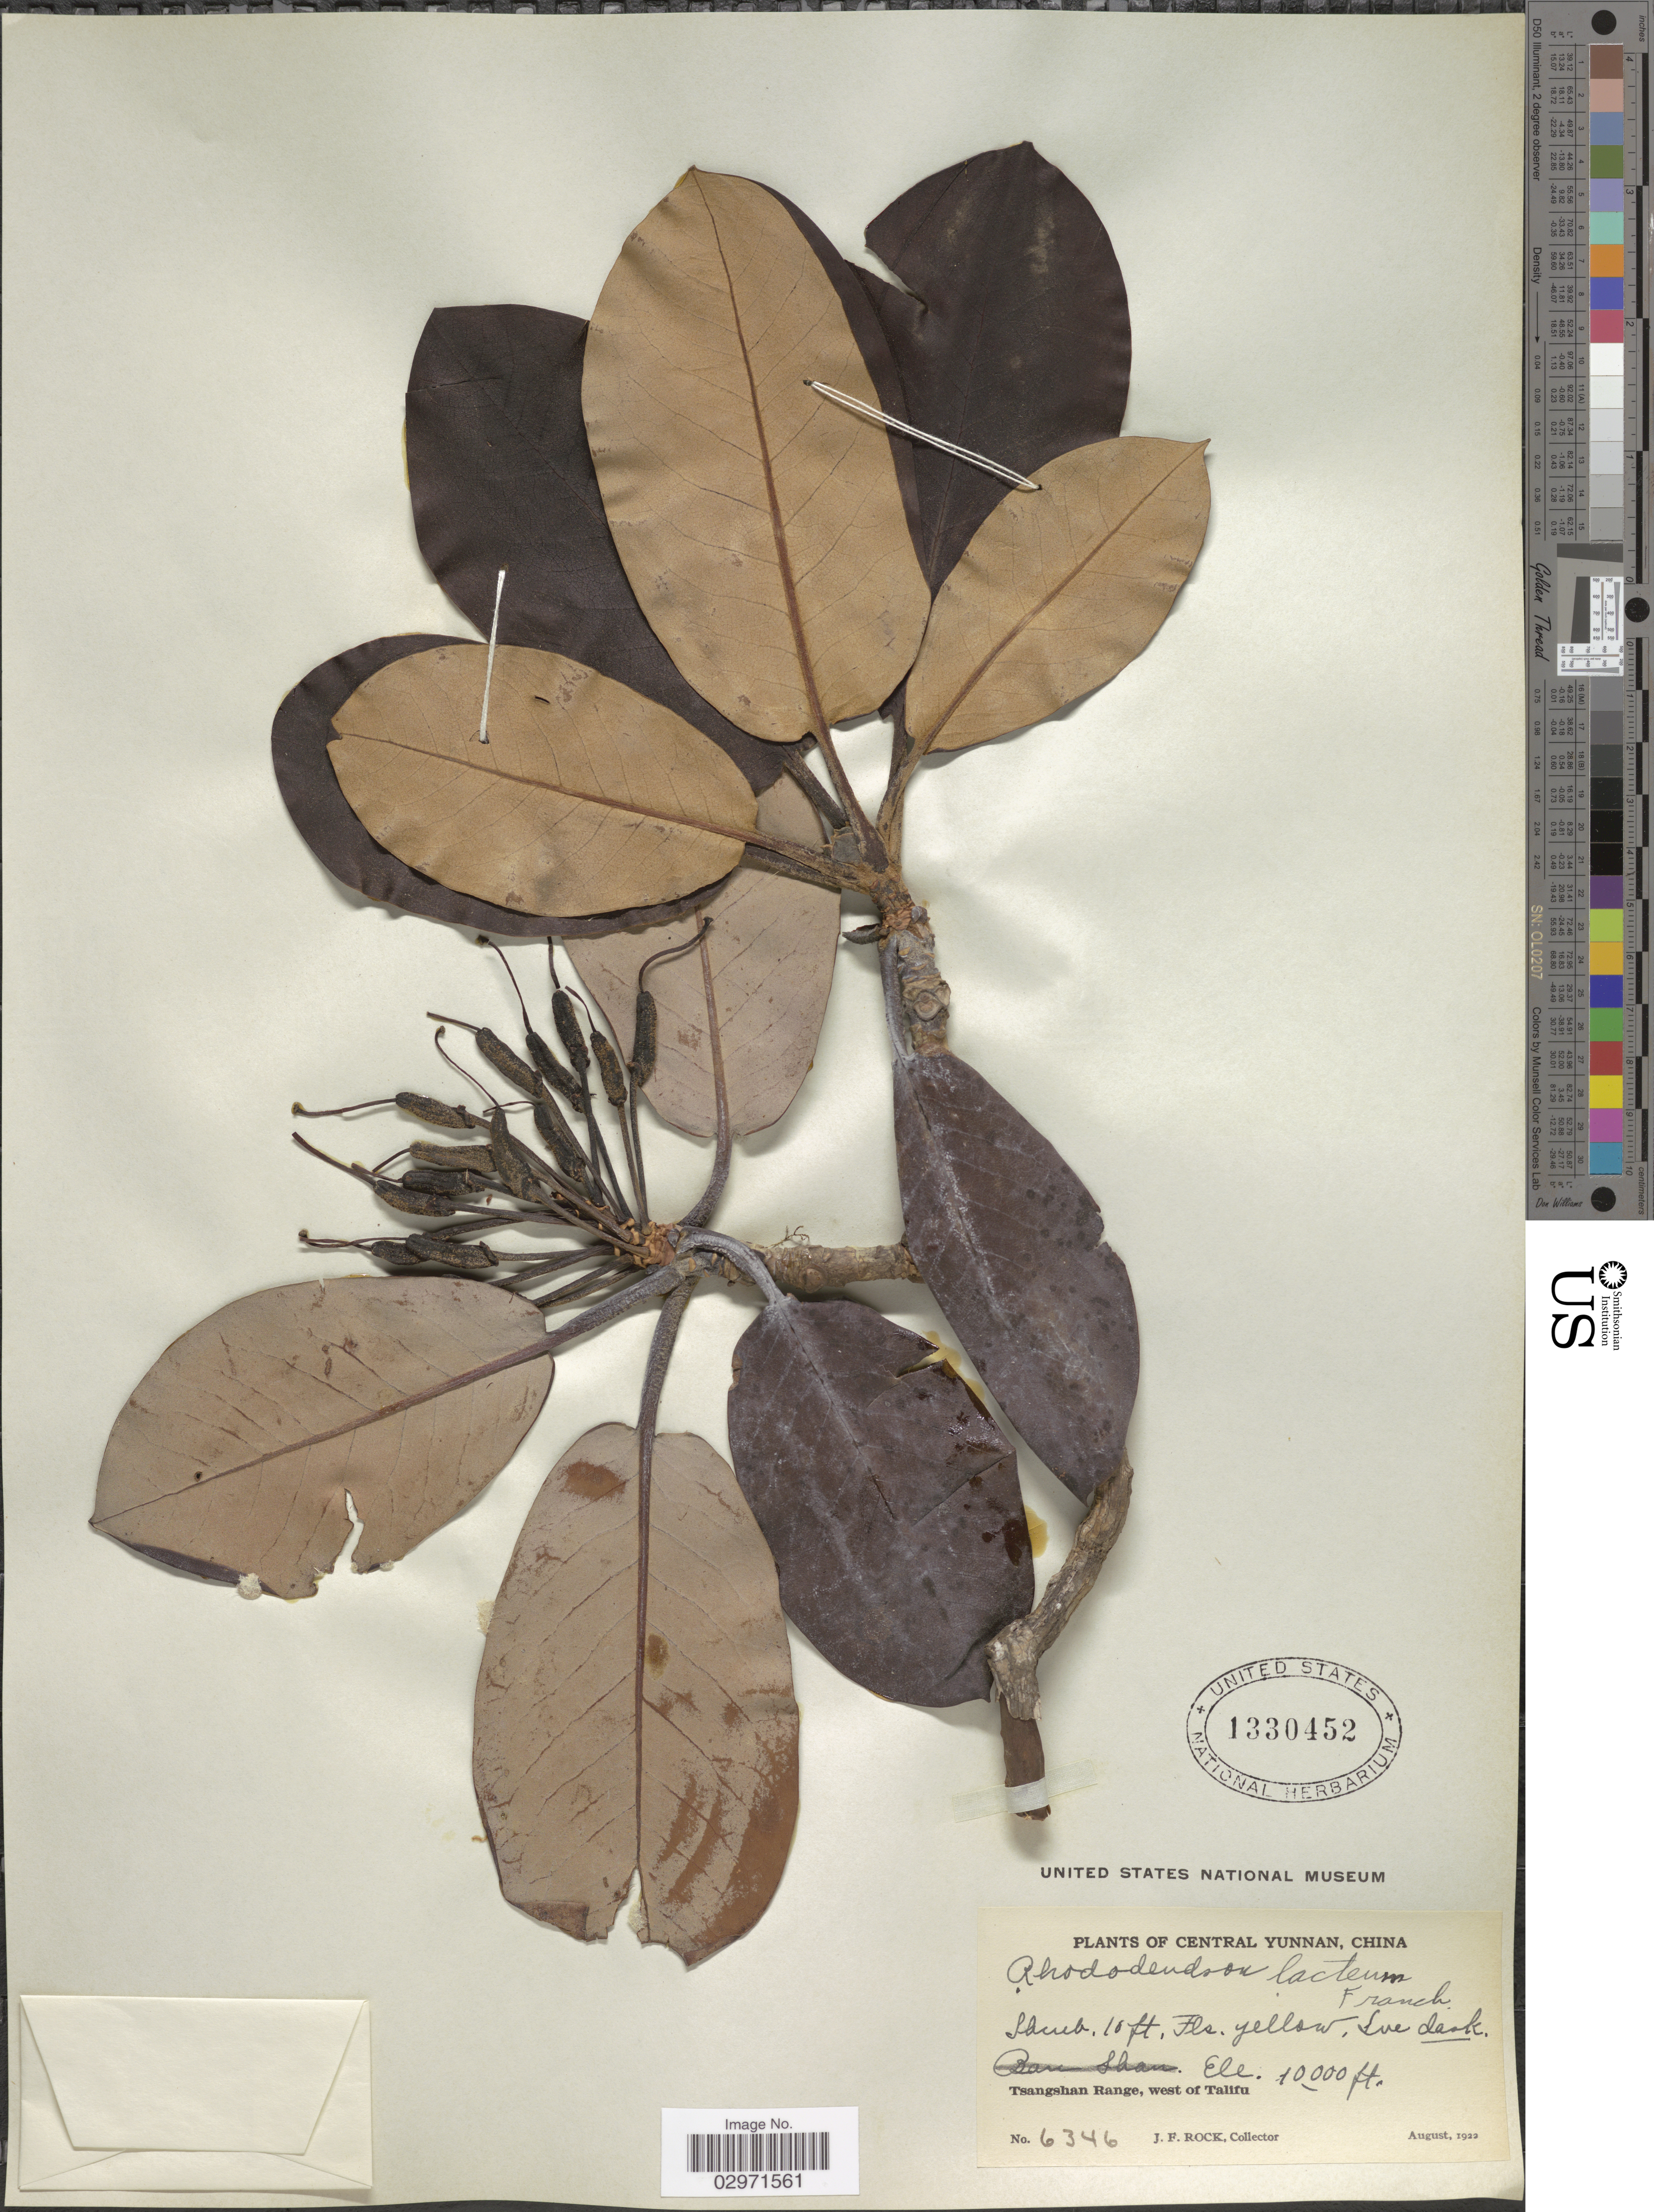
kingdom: Plantae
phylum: Tracheophyta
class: Magnoliopsida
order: Ericales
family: Ericaceae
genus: Rhododendron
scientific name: Rhododendron lacteum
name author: Franch.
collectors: J. Rock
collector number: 6346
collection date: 1922-08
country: China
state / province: Yunnan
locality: Central Yunnan. Tsangshan Range, west of Talifu.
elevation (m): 3048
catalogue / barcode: US 1330452